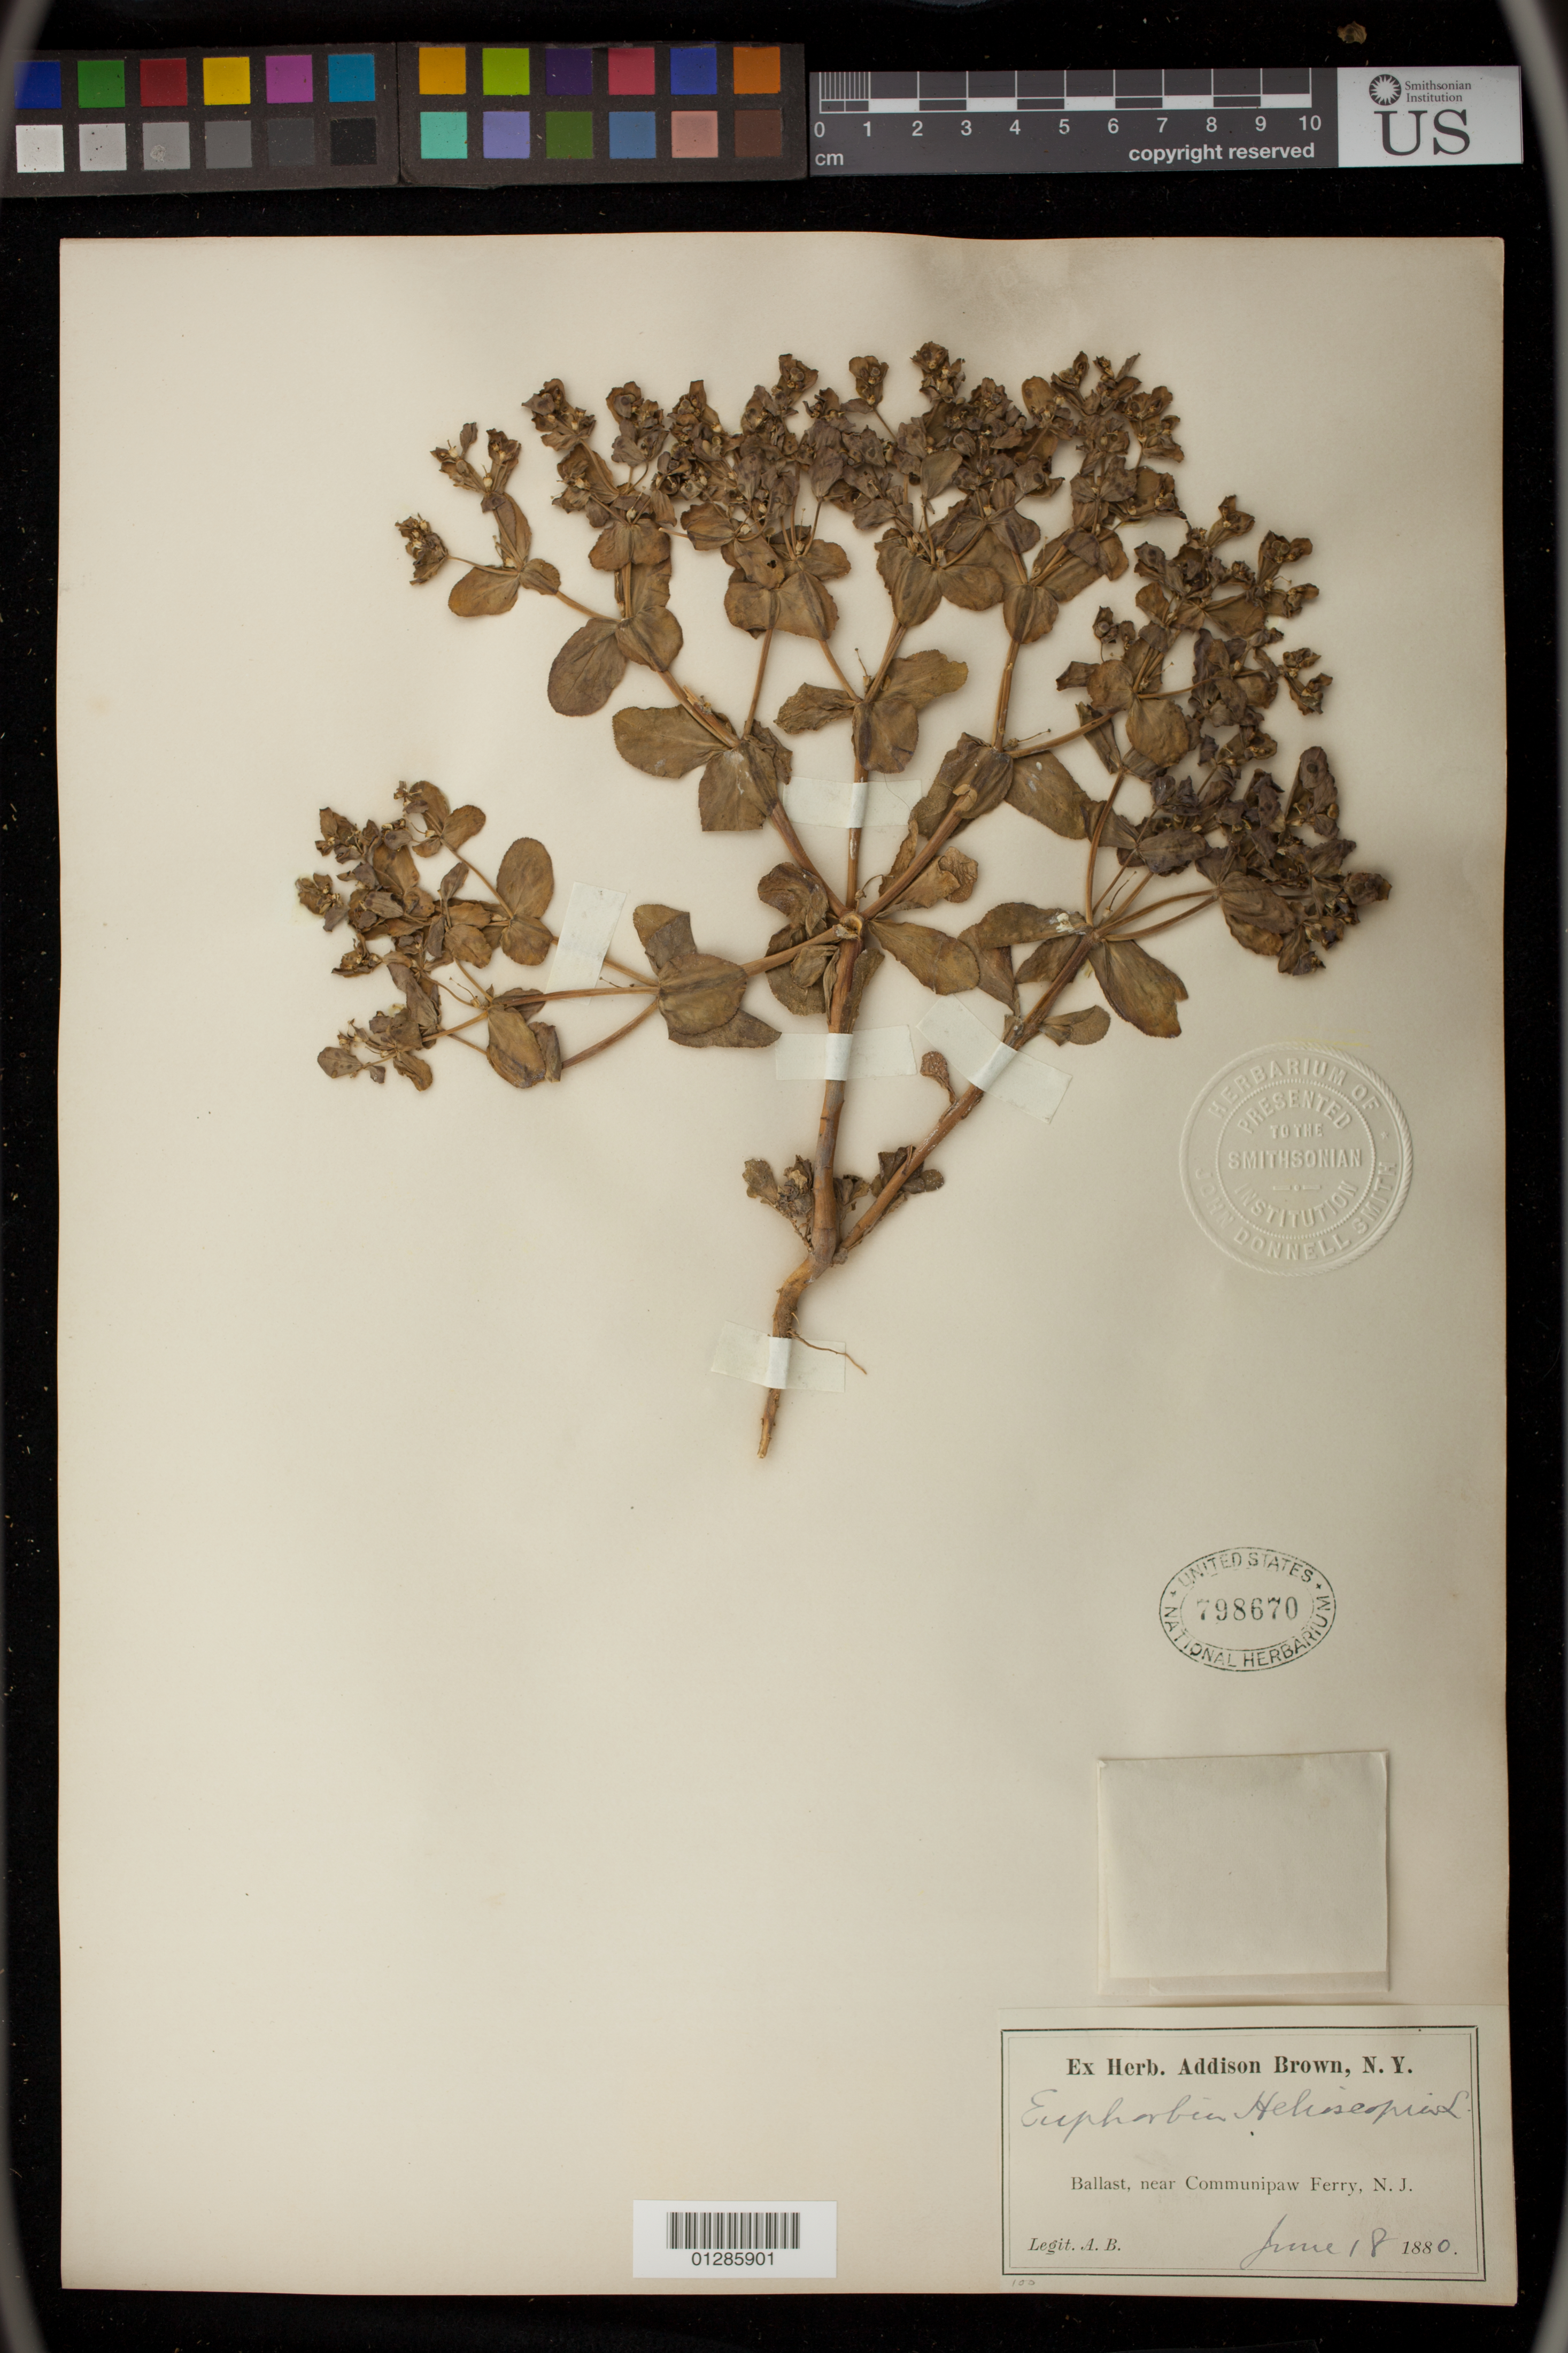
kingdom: Plantae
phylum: Tracheophyta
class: Magnoliopsida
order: Malpighiales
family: Euphorbiaceae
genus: Euphorbia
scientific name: Euphorbia helioscopia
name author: L.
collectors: A. Brown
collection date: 1880-06-18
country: United States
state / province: New Jersey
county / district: Hudson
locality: Ballast, Near Communipaw Ferry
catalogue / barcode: US 798670